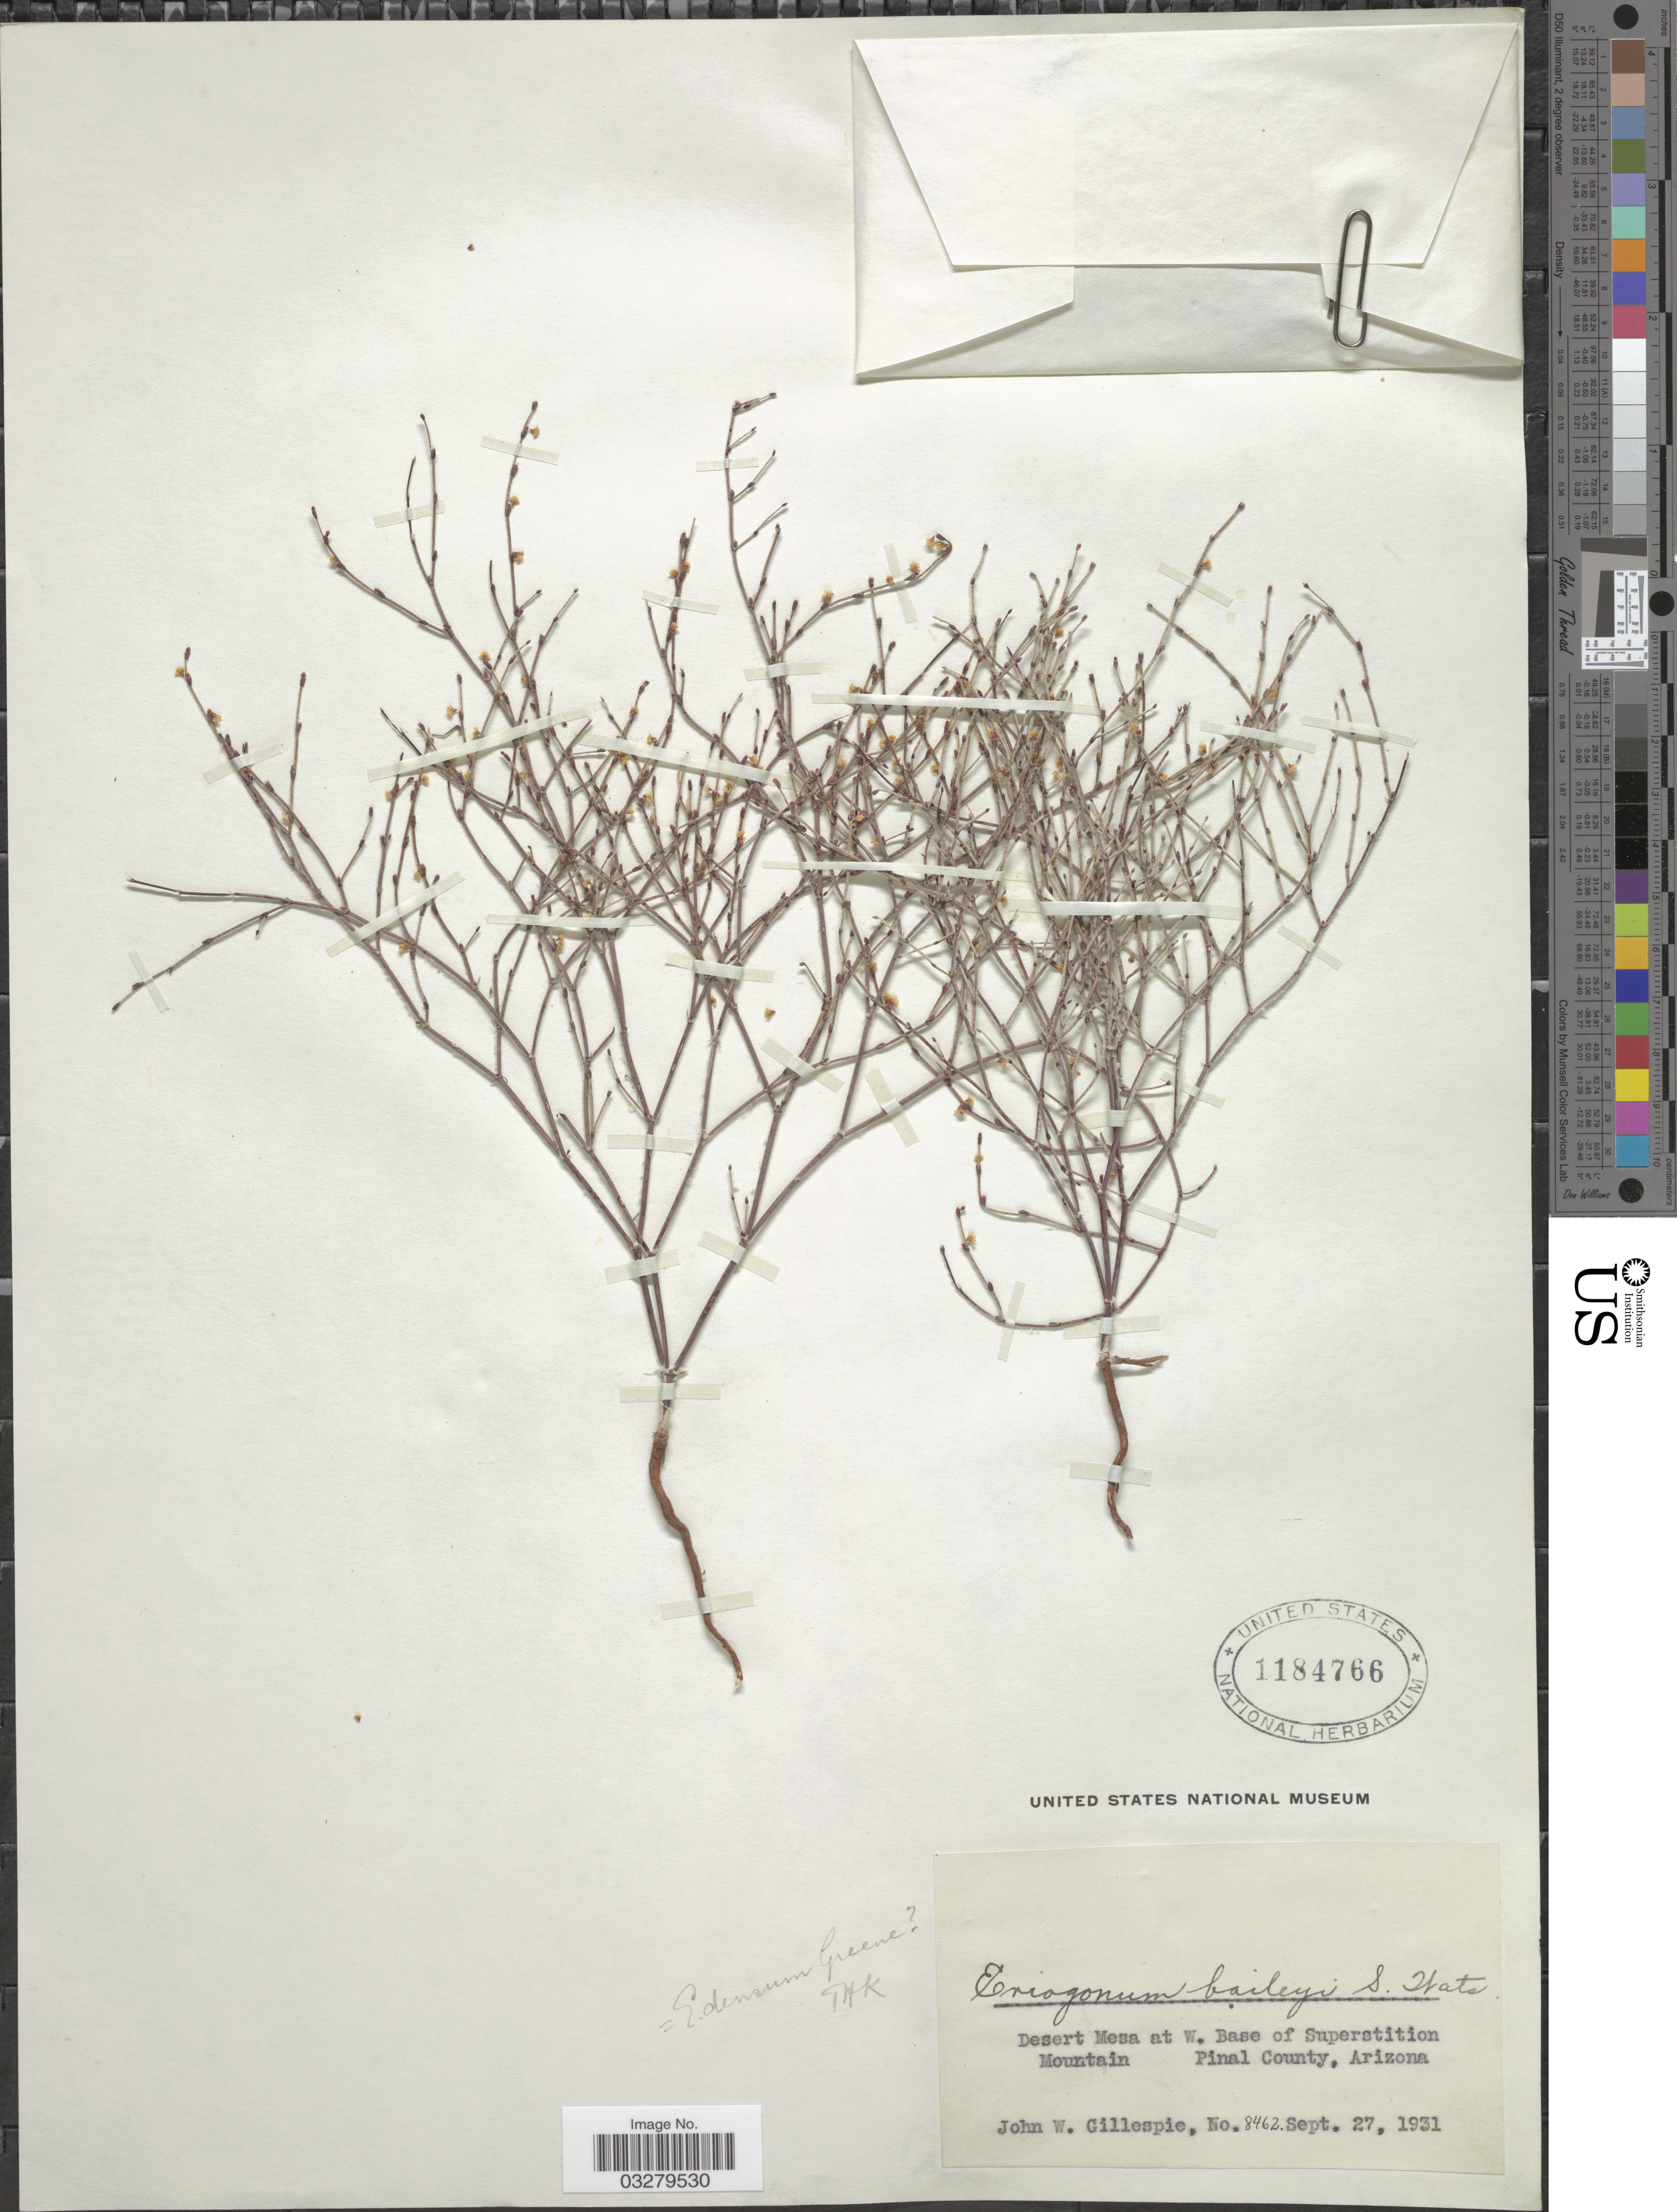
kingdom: Plantae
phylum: Tracheophyta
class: Magnoliopsida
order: Caryophyllales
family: Polygonaceae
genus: Eriogonum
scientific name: Eriogonum palmerianum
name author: Reveal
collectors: J. W. Gillespie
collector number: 8462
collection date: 1931-09-27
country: United States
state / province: Arizona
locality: Desert Mesa at W. Base of Superstition Mountain. Pinal County.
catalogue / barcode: US 1184766